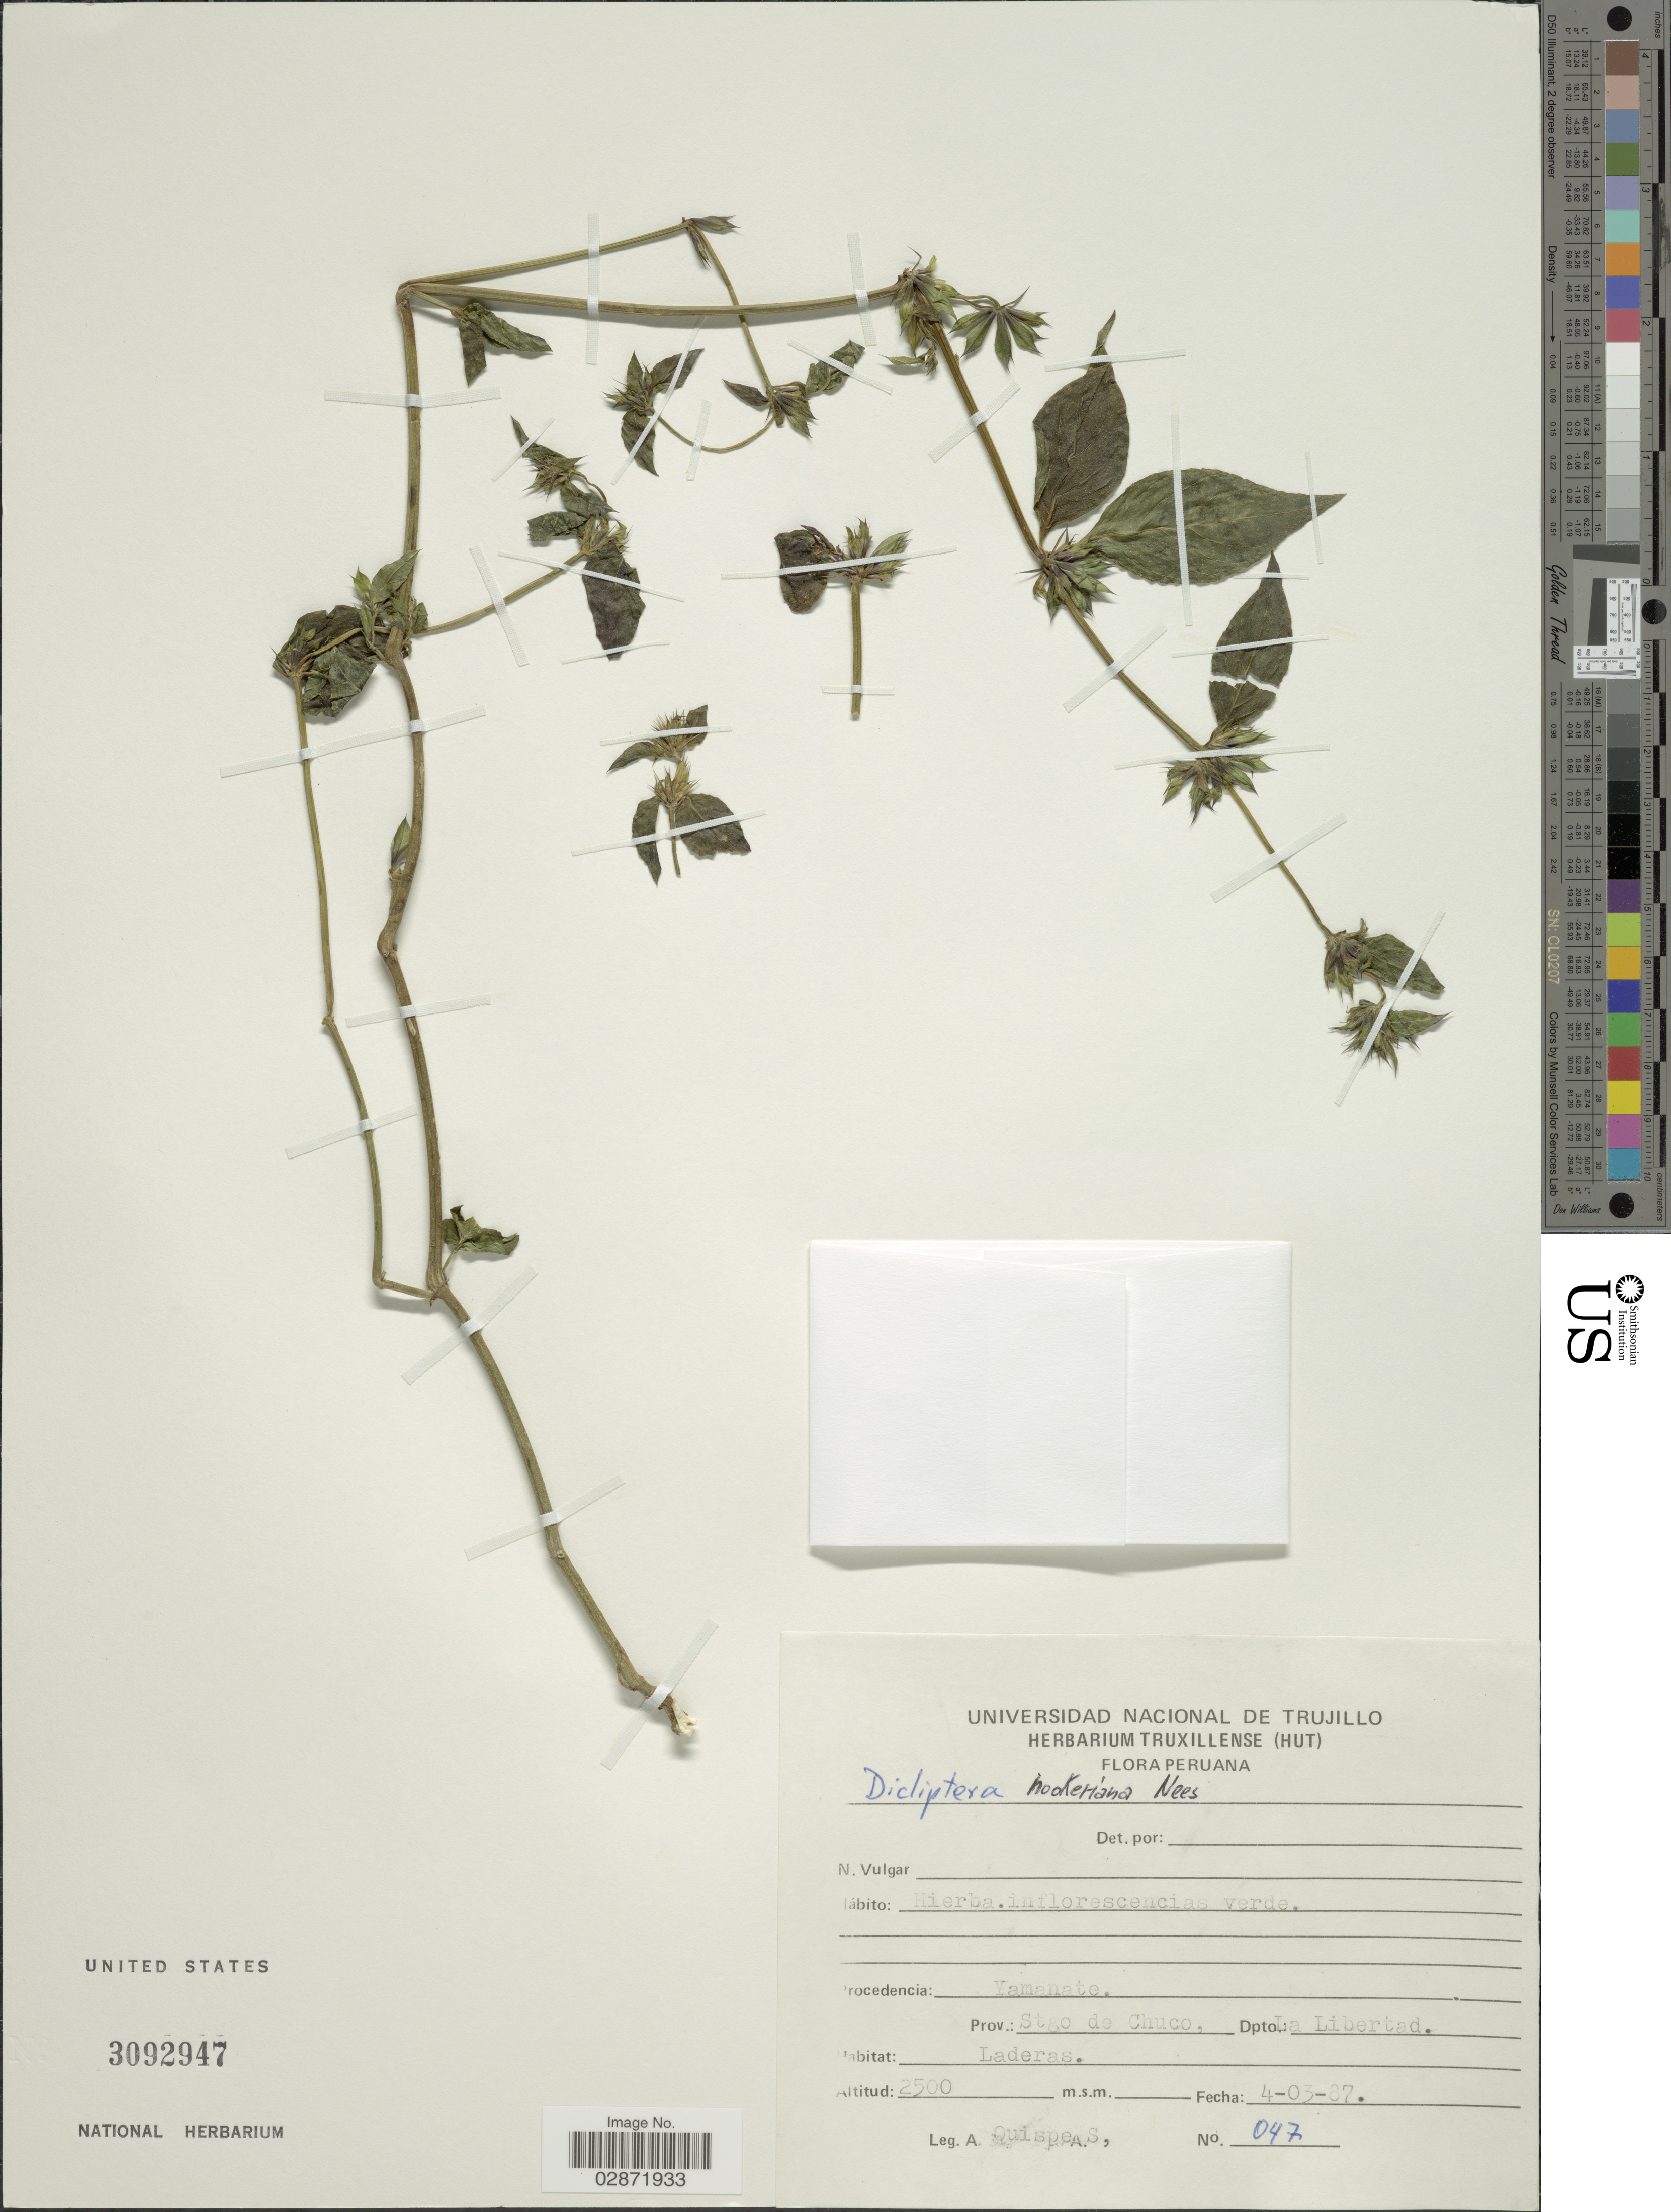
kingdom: Plantae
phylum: Tracheophyta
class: Magnoliopsida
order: Lamiales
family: Acanthaceae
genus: Dicliptera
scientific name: Dicliptera hookeriana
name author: Nees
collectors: S. Quispe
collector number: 047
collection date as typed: Transcribed d/m/y: 4/3/87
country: Peru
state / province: La Libertad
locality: Procedencia: Yamanate, Prov.: Stgo de Chuco, Dpto.: La Libertad.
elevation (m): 2500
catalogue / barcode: US 3092947